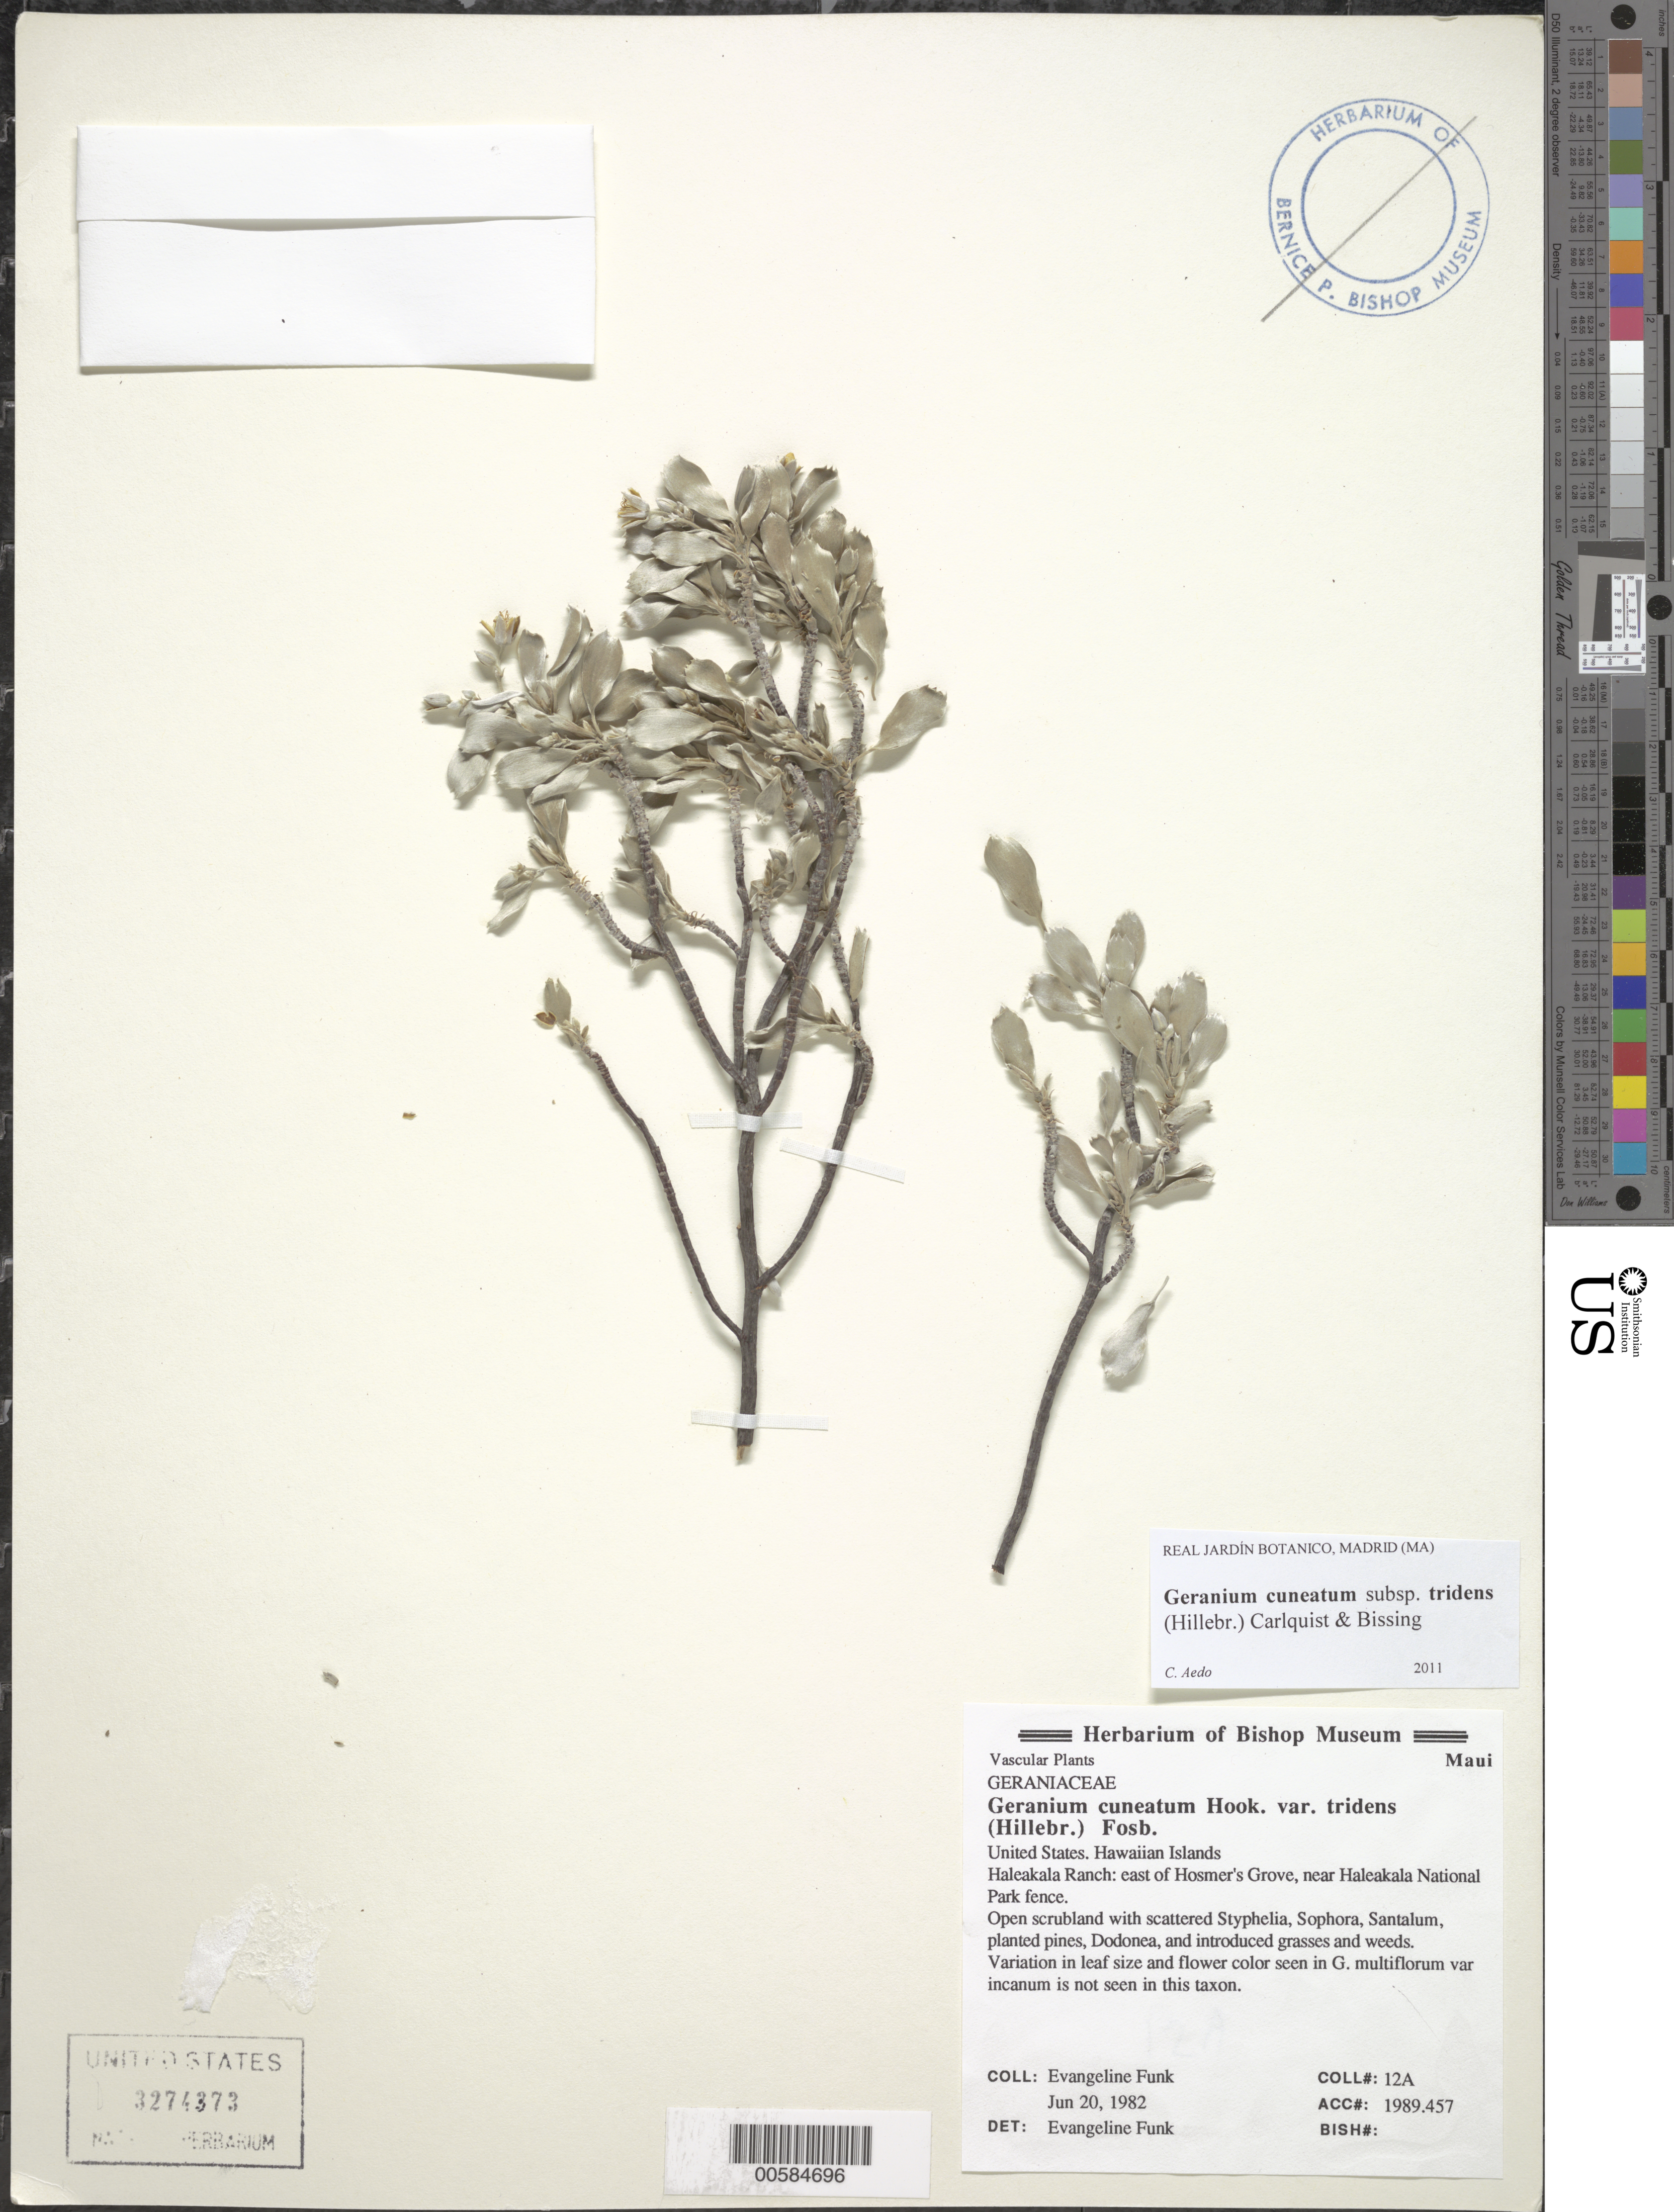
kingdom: Plantae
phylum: Tracheophyta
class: Magnoliopsida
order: Geraniales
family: Geraniaceae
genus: Geranium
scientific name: Geranium cuneatum subsp. tridens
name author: (Hillebr.) Carlquist & Bissing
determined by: Aedo, C.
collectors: E. Funk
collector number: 12A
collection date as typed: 20 Jun 1982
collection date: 1982-06-20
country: United States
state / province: Hawaii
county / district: Maui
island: Maui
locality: Haleakala Ranch: E of Hosmer's Grove, near Haleakala National Park fence.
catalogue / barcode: US 3274373